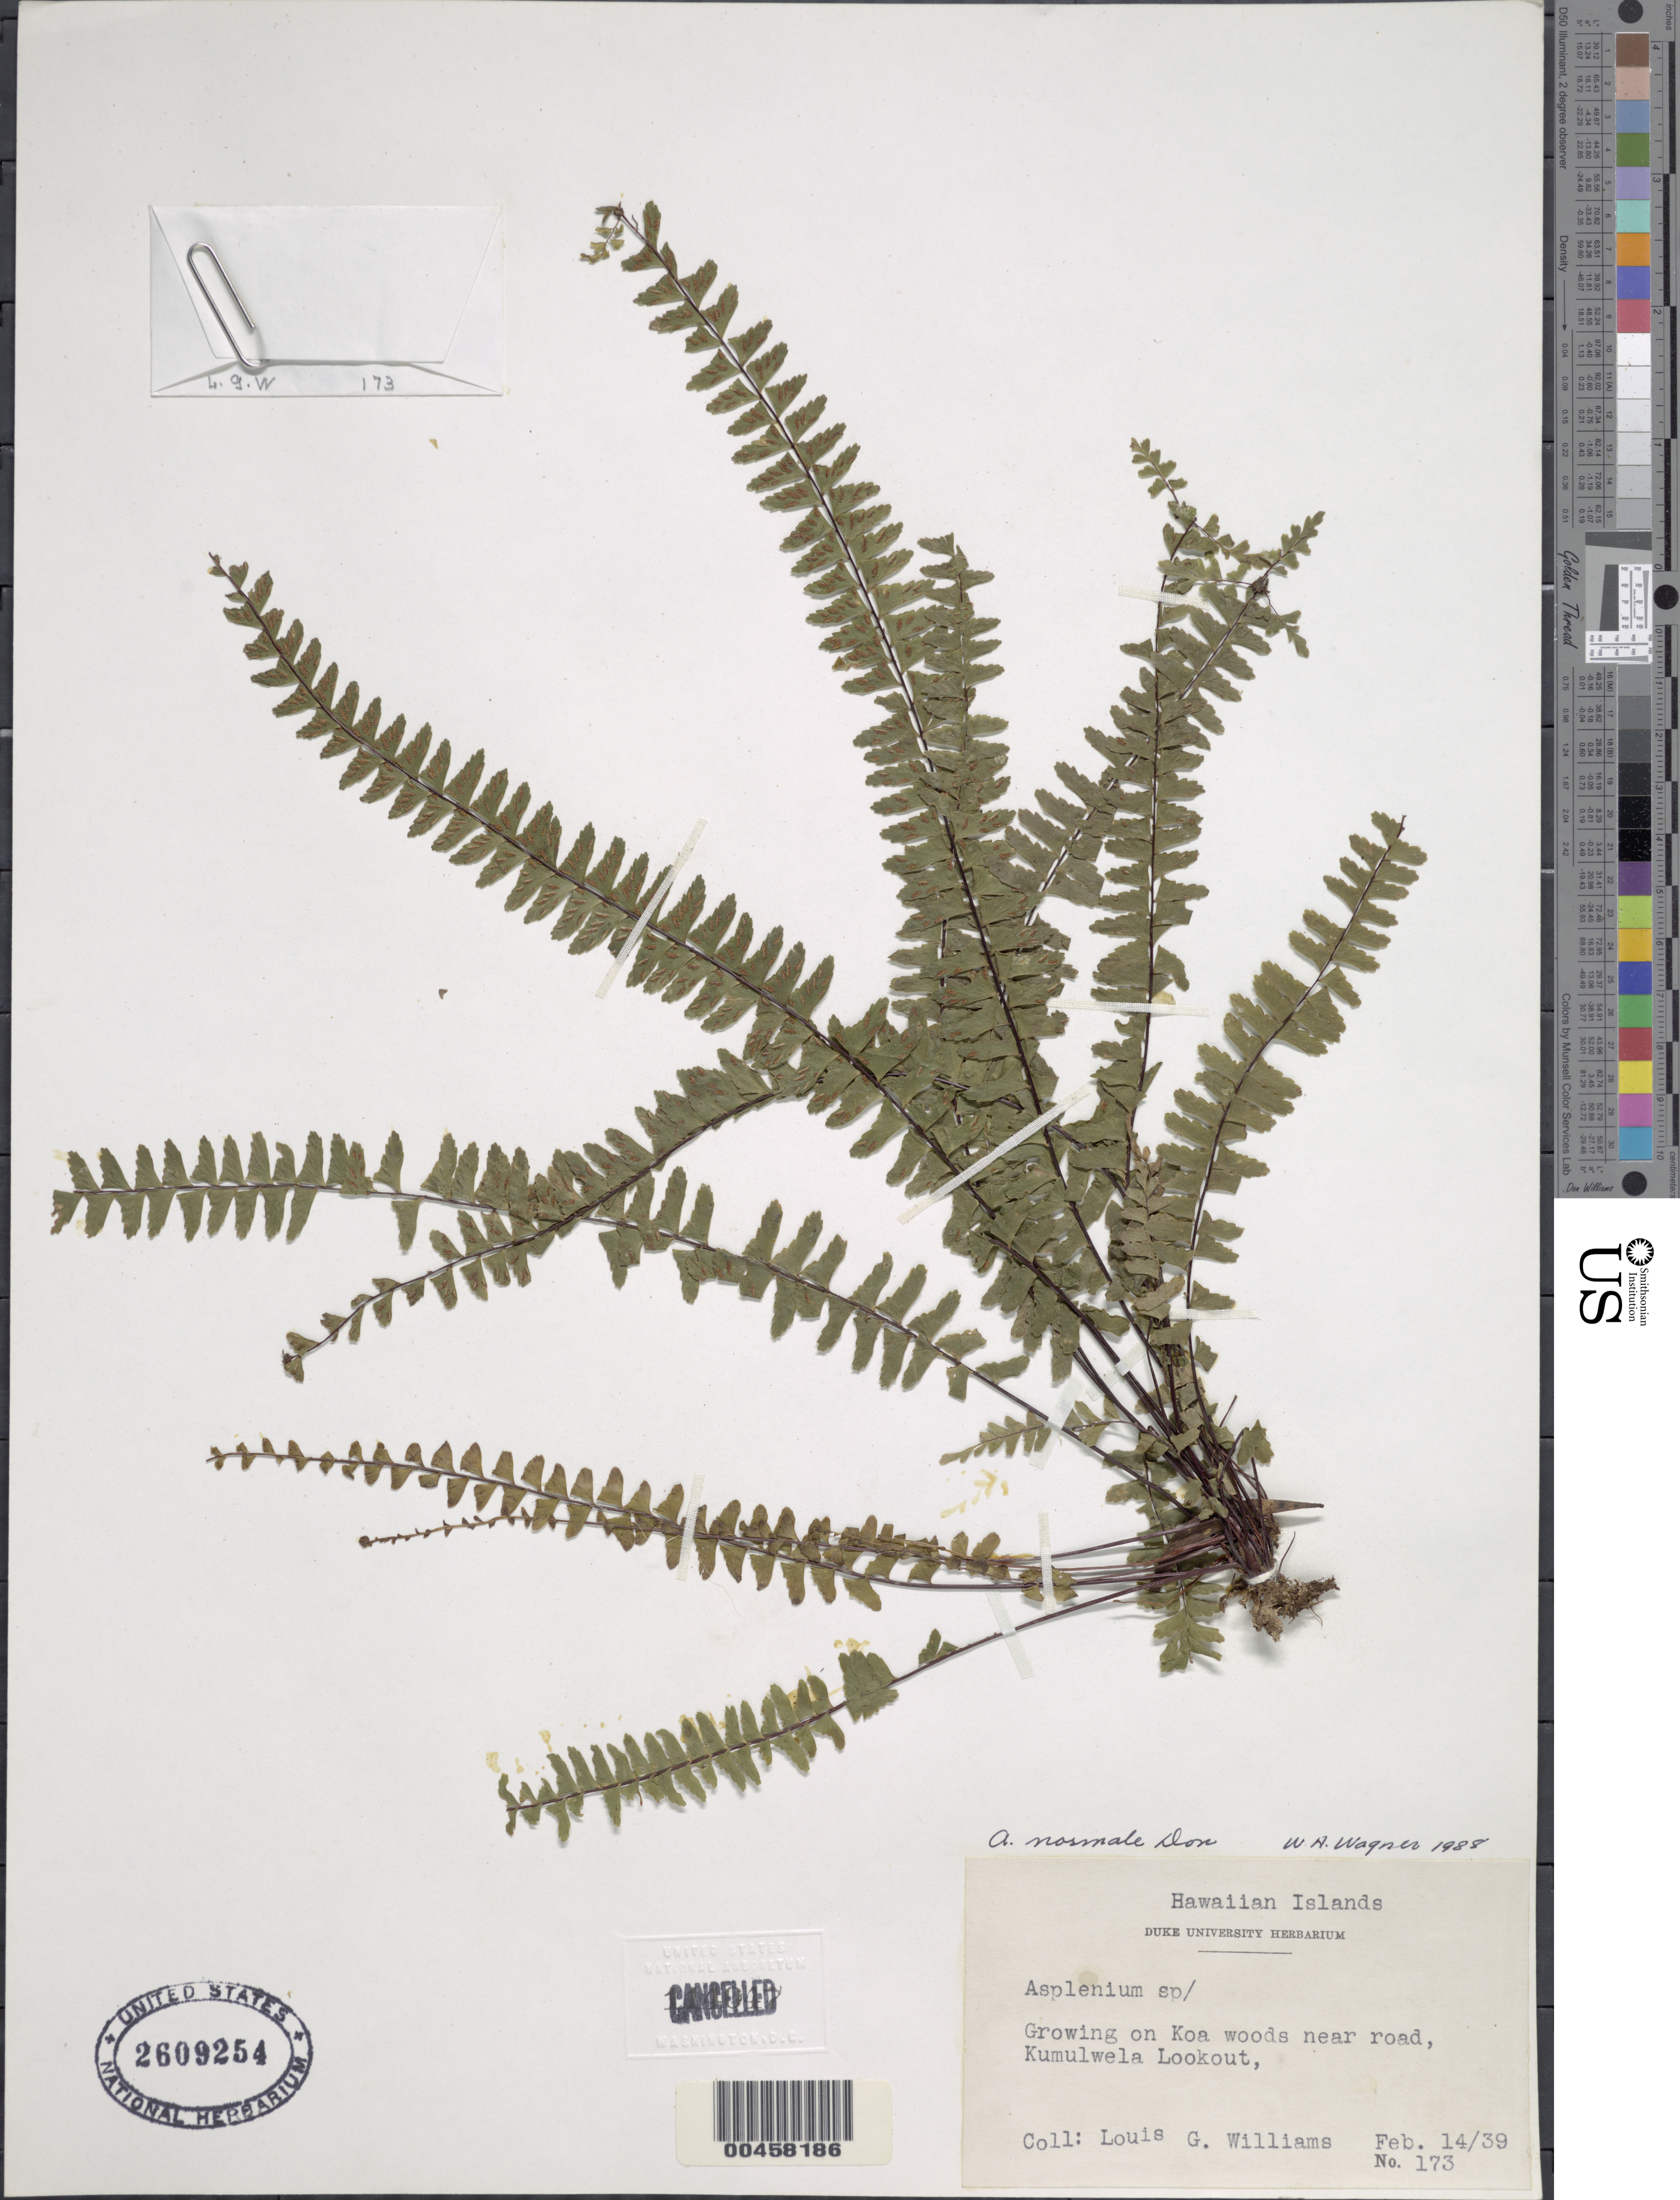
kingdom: Plantae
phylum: Tracheophyta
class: Polypodiopsida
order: Polypodiales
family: Aspleniaceae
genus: Asplenium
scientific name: Asplenium normale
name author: D. Don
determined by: Wagner, W. L., (BOT), Smithsonian Institution - National Museum of Natural History (UNITED STATES)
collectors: L. G. Williams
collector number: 173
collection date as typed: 14 Feb 1939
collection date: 1939-02-14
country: United States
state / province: Hawaii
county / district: Kauai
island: Kaua'i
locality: Hawaiian Islands: Kumulwela Lookout, Koa woods near road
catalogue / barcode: US 2609254